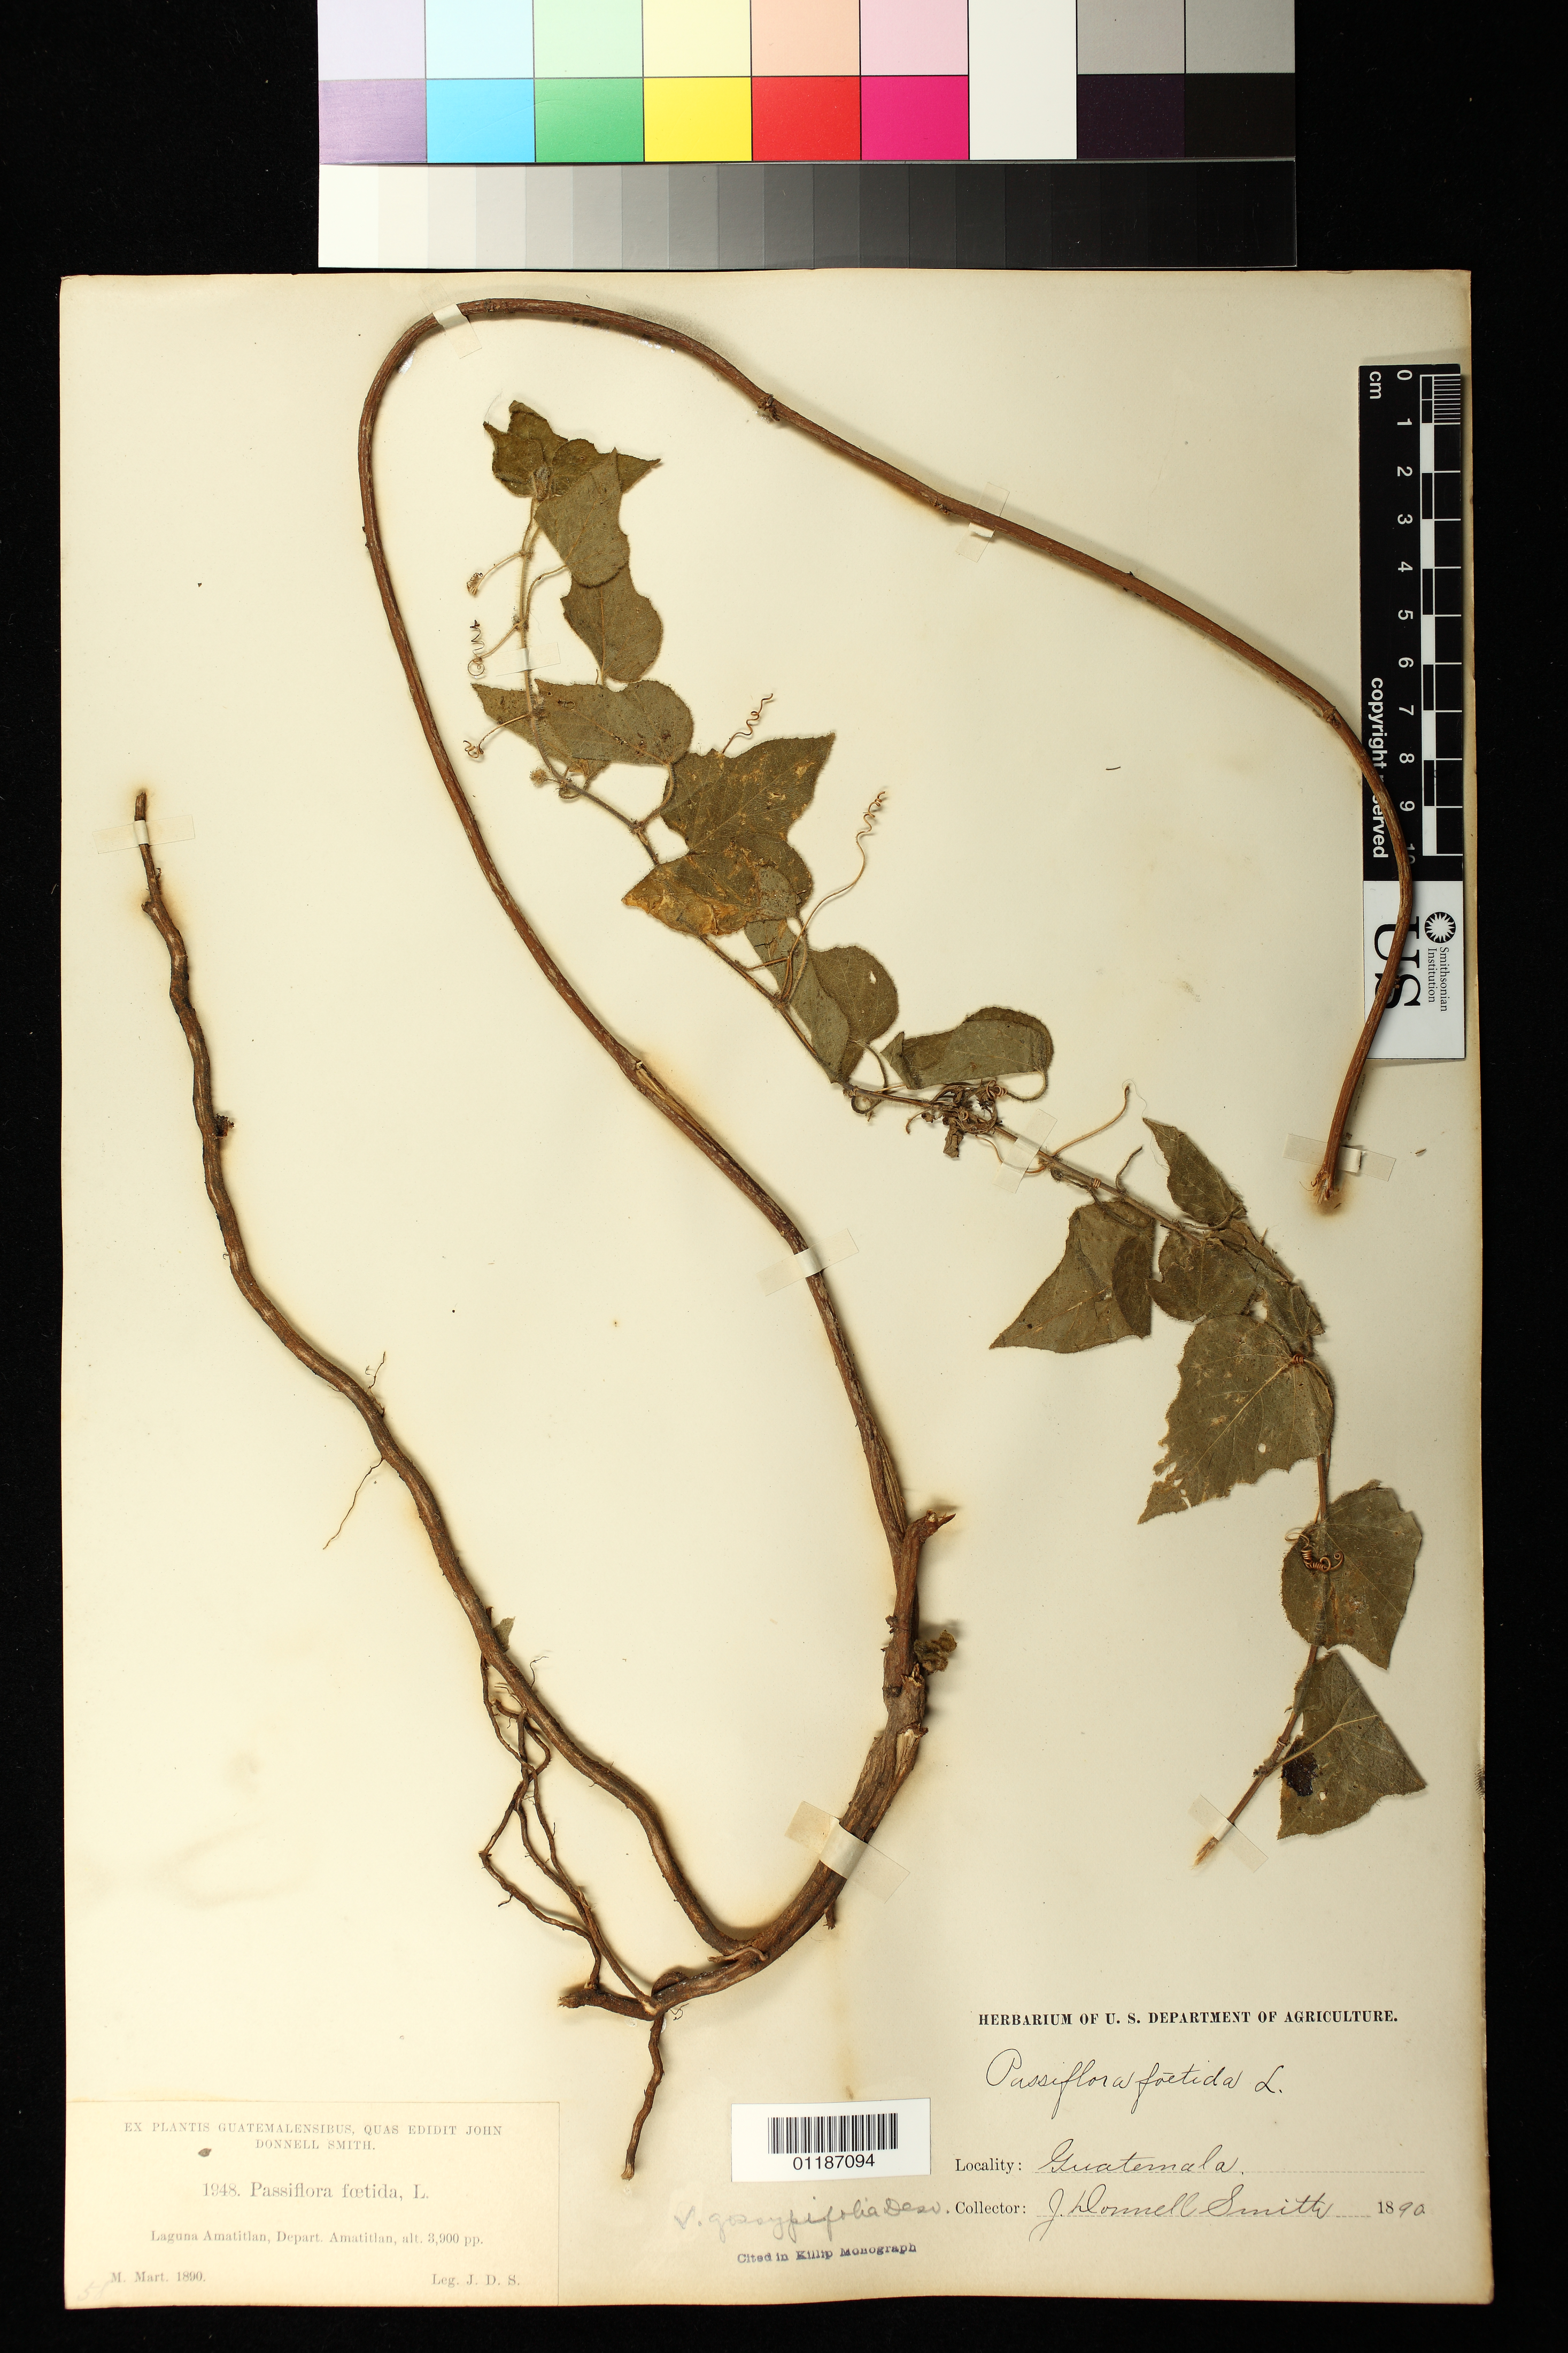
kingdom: Plantae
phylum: Tracheophyta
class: Magnoliopsida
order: Malpighiales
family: Passifloraceae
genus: Passiflora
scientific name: Passiflora foetida var. gossypiifolia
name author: (Desv.) Mast.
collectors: J. Donnell Smith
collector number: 1948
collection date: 1890-03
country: Guatemala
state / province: Guatemala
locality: Guatemala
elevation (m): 1189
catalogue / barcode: US 1187094